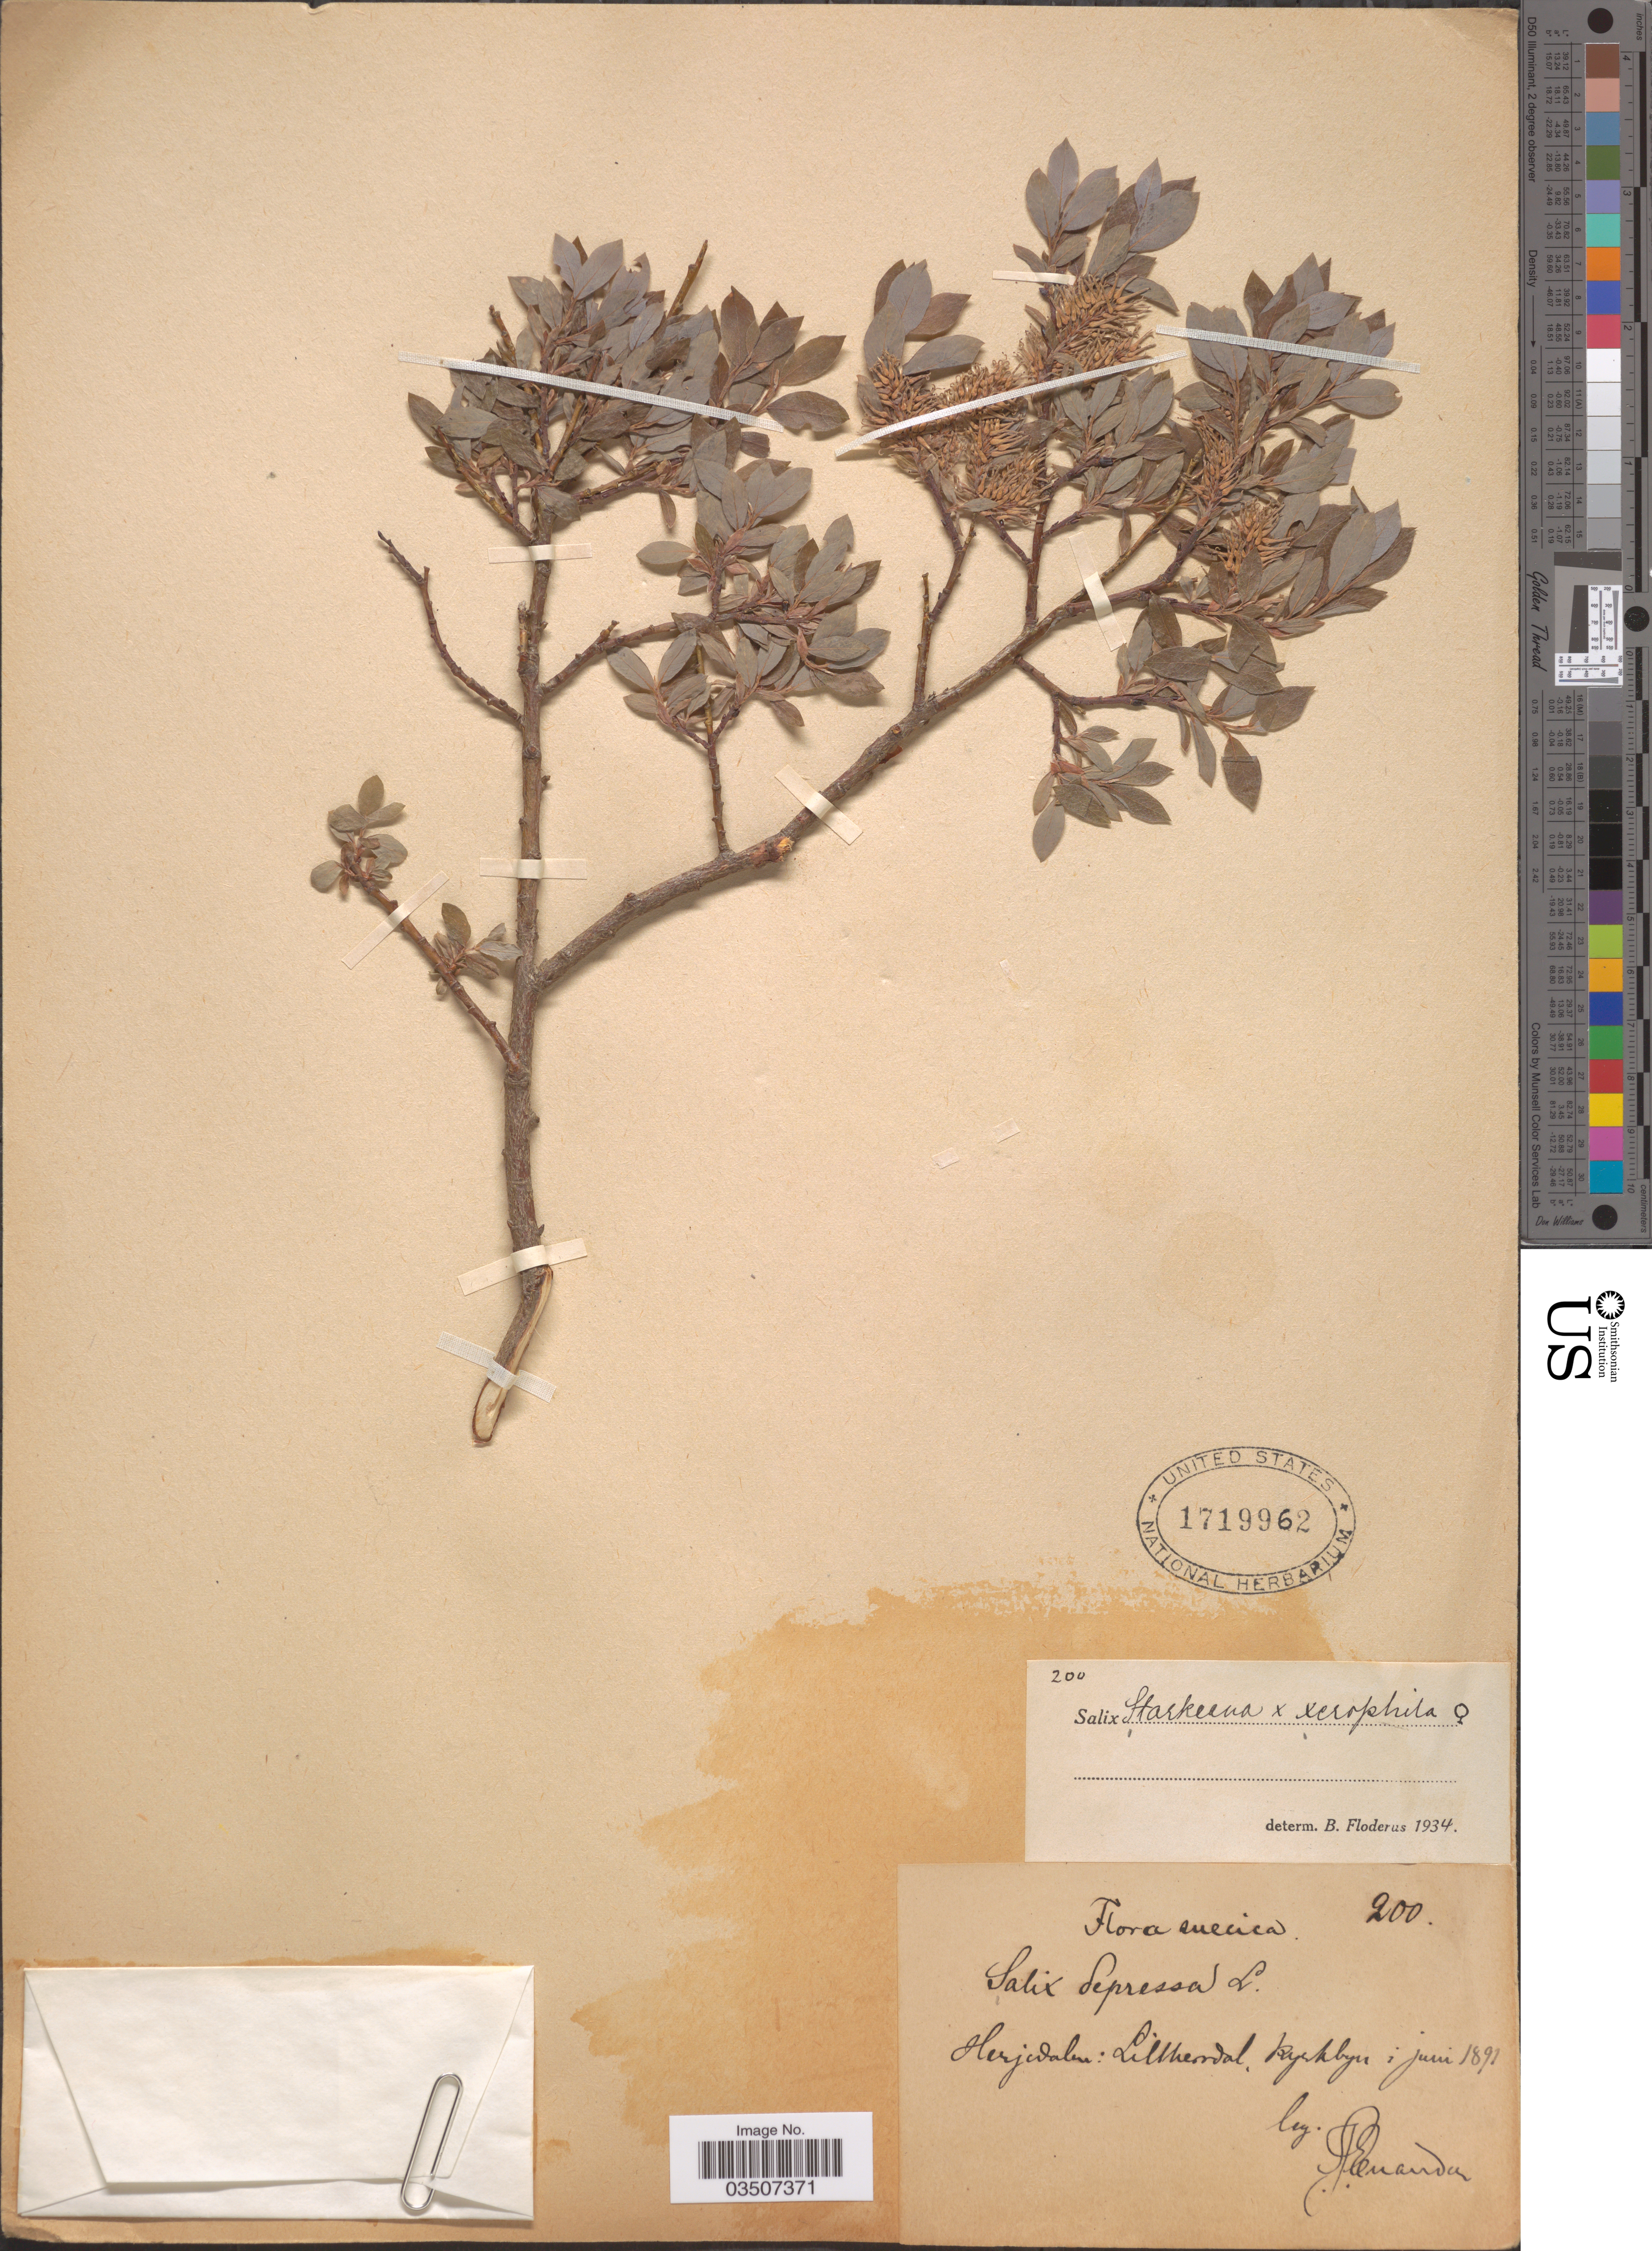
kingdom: Plantae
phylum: Tracheophyta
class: Magnoliopsida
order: Malpighiales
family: Salicaceae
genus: Salix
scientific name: Salix starkeana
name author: Willd.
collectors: S. Enander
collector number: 200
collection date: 1891-06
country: Sweden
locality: Suecica. Herjedalen: Lillherrdal. Kyrkbyn.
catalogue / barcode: US 1719962